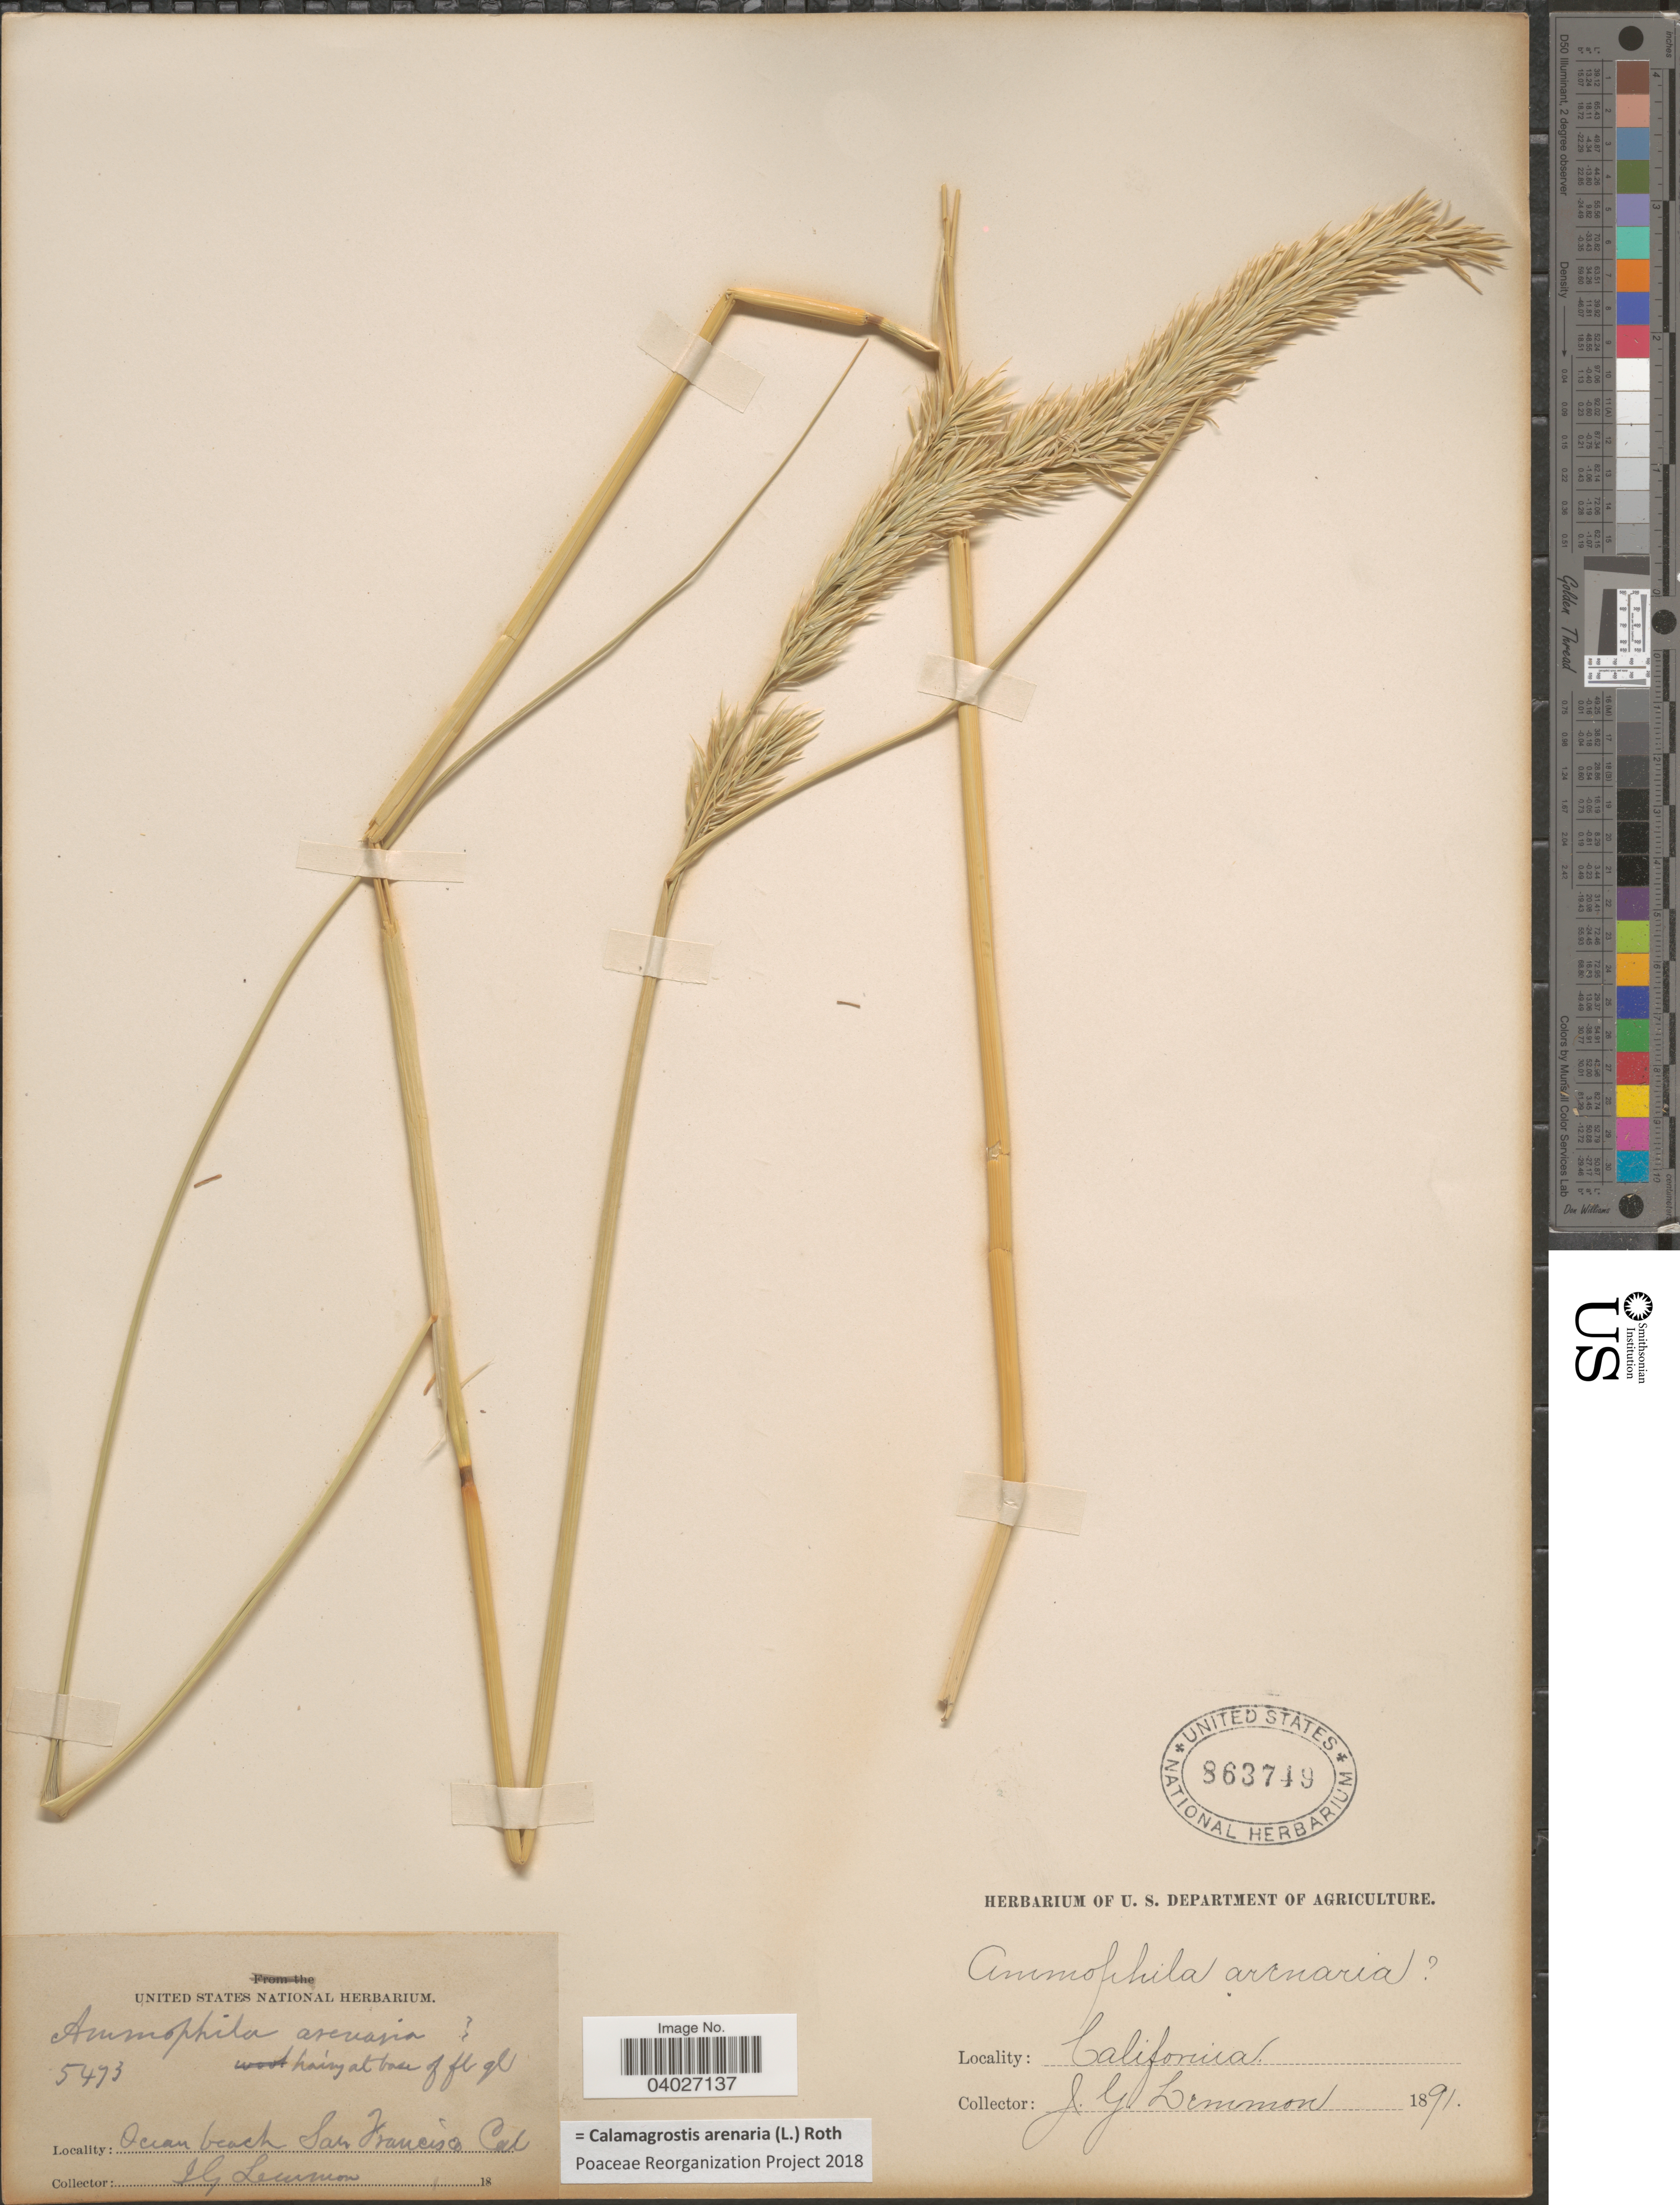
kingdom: Plantae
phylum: Tracheophyta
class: Liliopsida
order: Poales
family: Poaceae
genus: Calamagrostis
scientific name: Calamagrostis arenaria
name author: (L.) Roth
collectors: J. Lemmon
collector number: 5473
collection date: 1891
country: United States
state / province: California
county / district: San Francisco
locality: Ocean beach San Francisco.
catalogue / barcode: US 863749